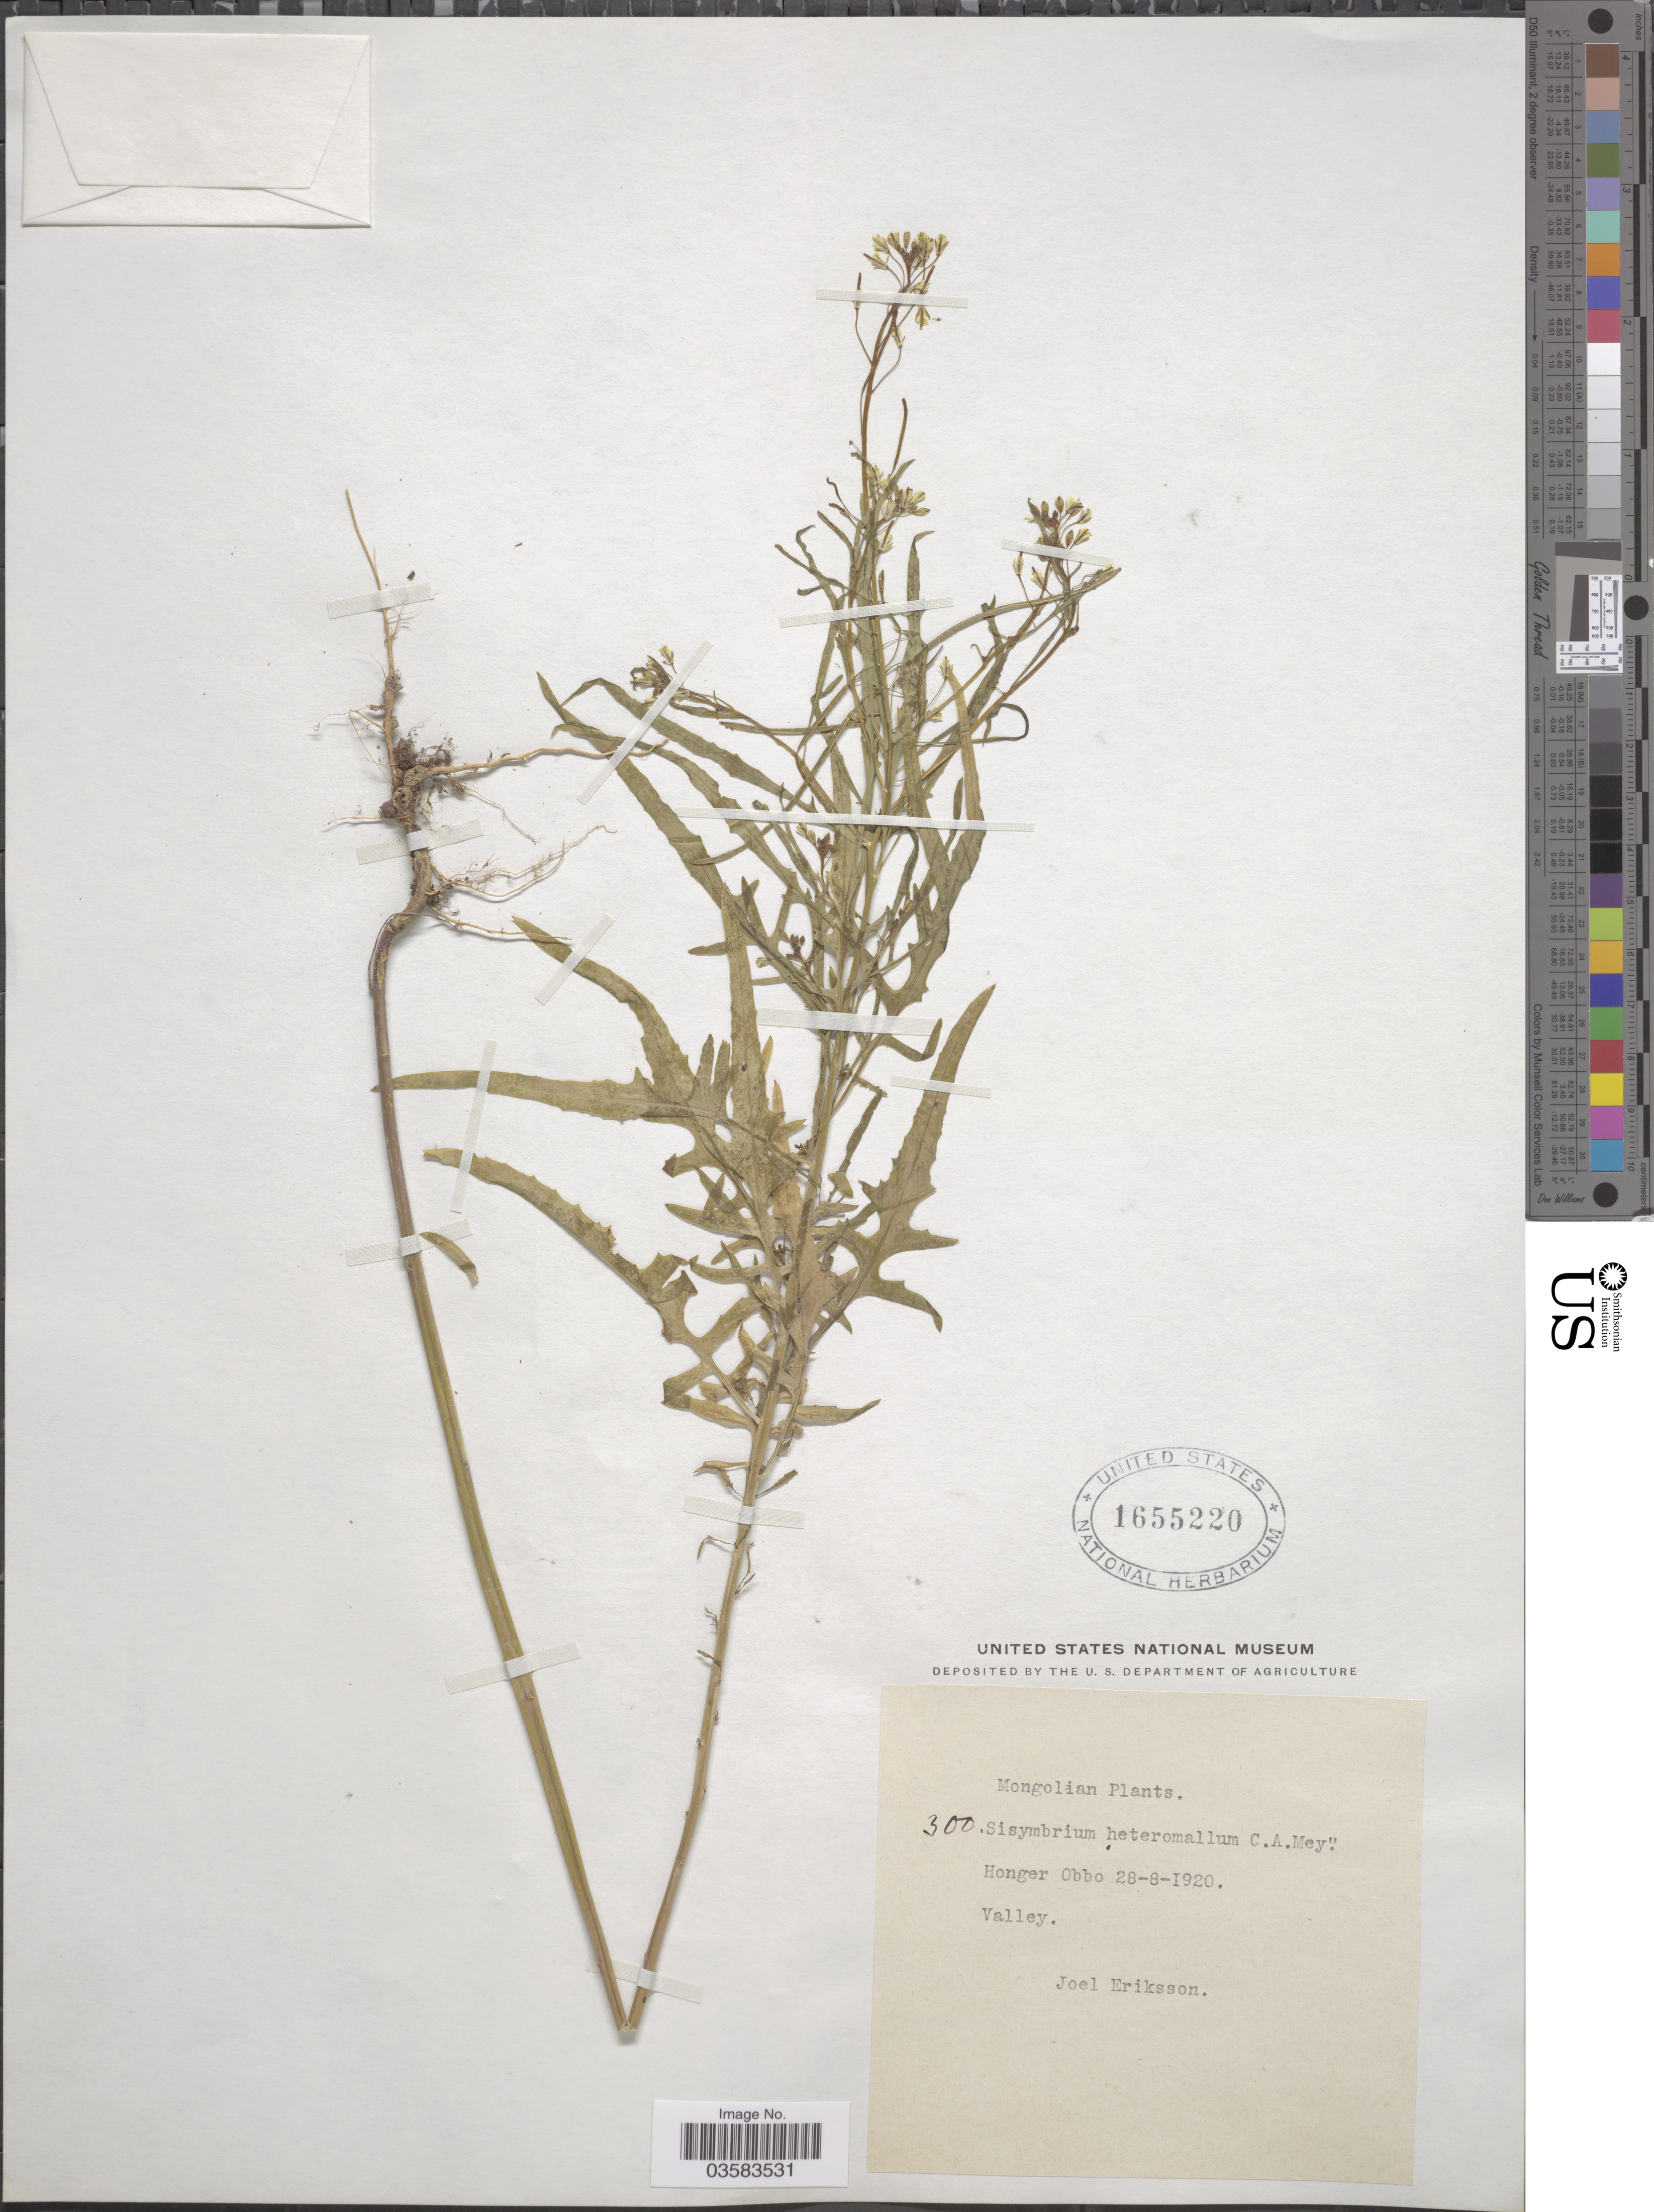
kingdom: Plantae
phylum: Tracheophyta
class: Magnoliopsida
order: Brassicales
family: Brassicaceae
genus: Sisymbrium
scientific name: Sisymbrium heteromallum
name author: C.A. Mey.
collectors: J. Eriksson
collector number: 300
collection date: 1920-08-28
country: Mongolia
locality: Honger Obbo. Valley.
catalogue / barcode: US 1655220